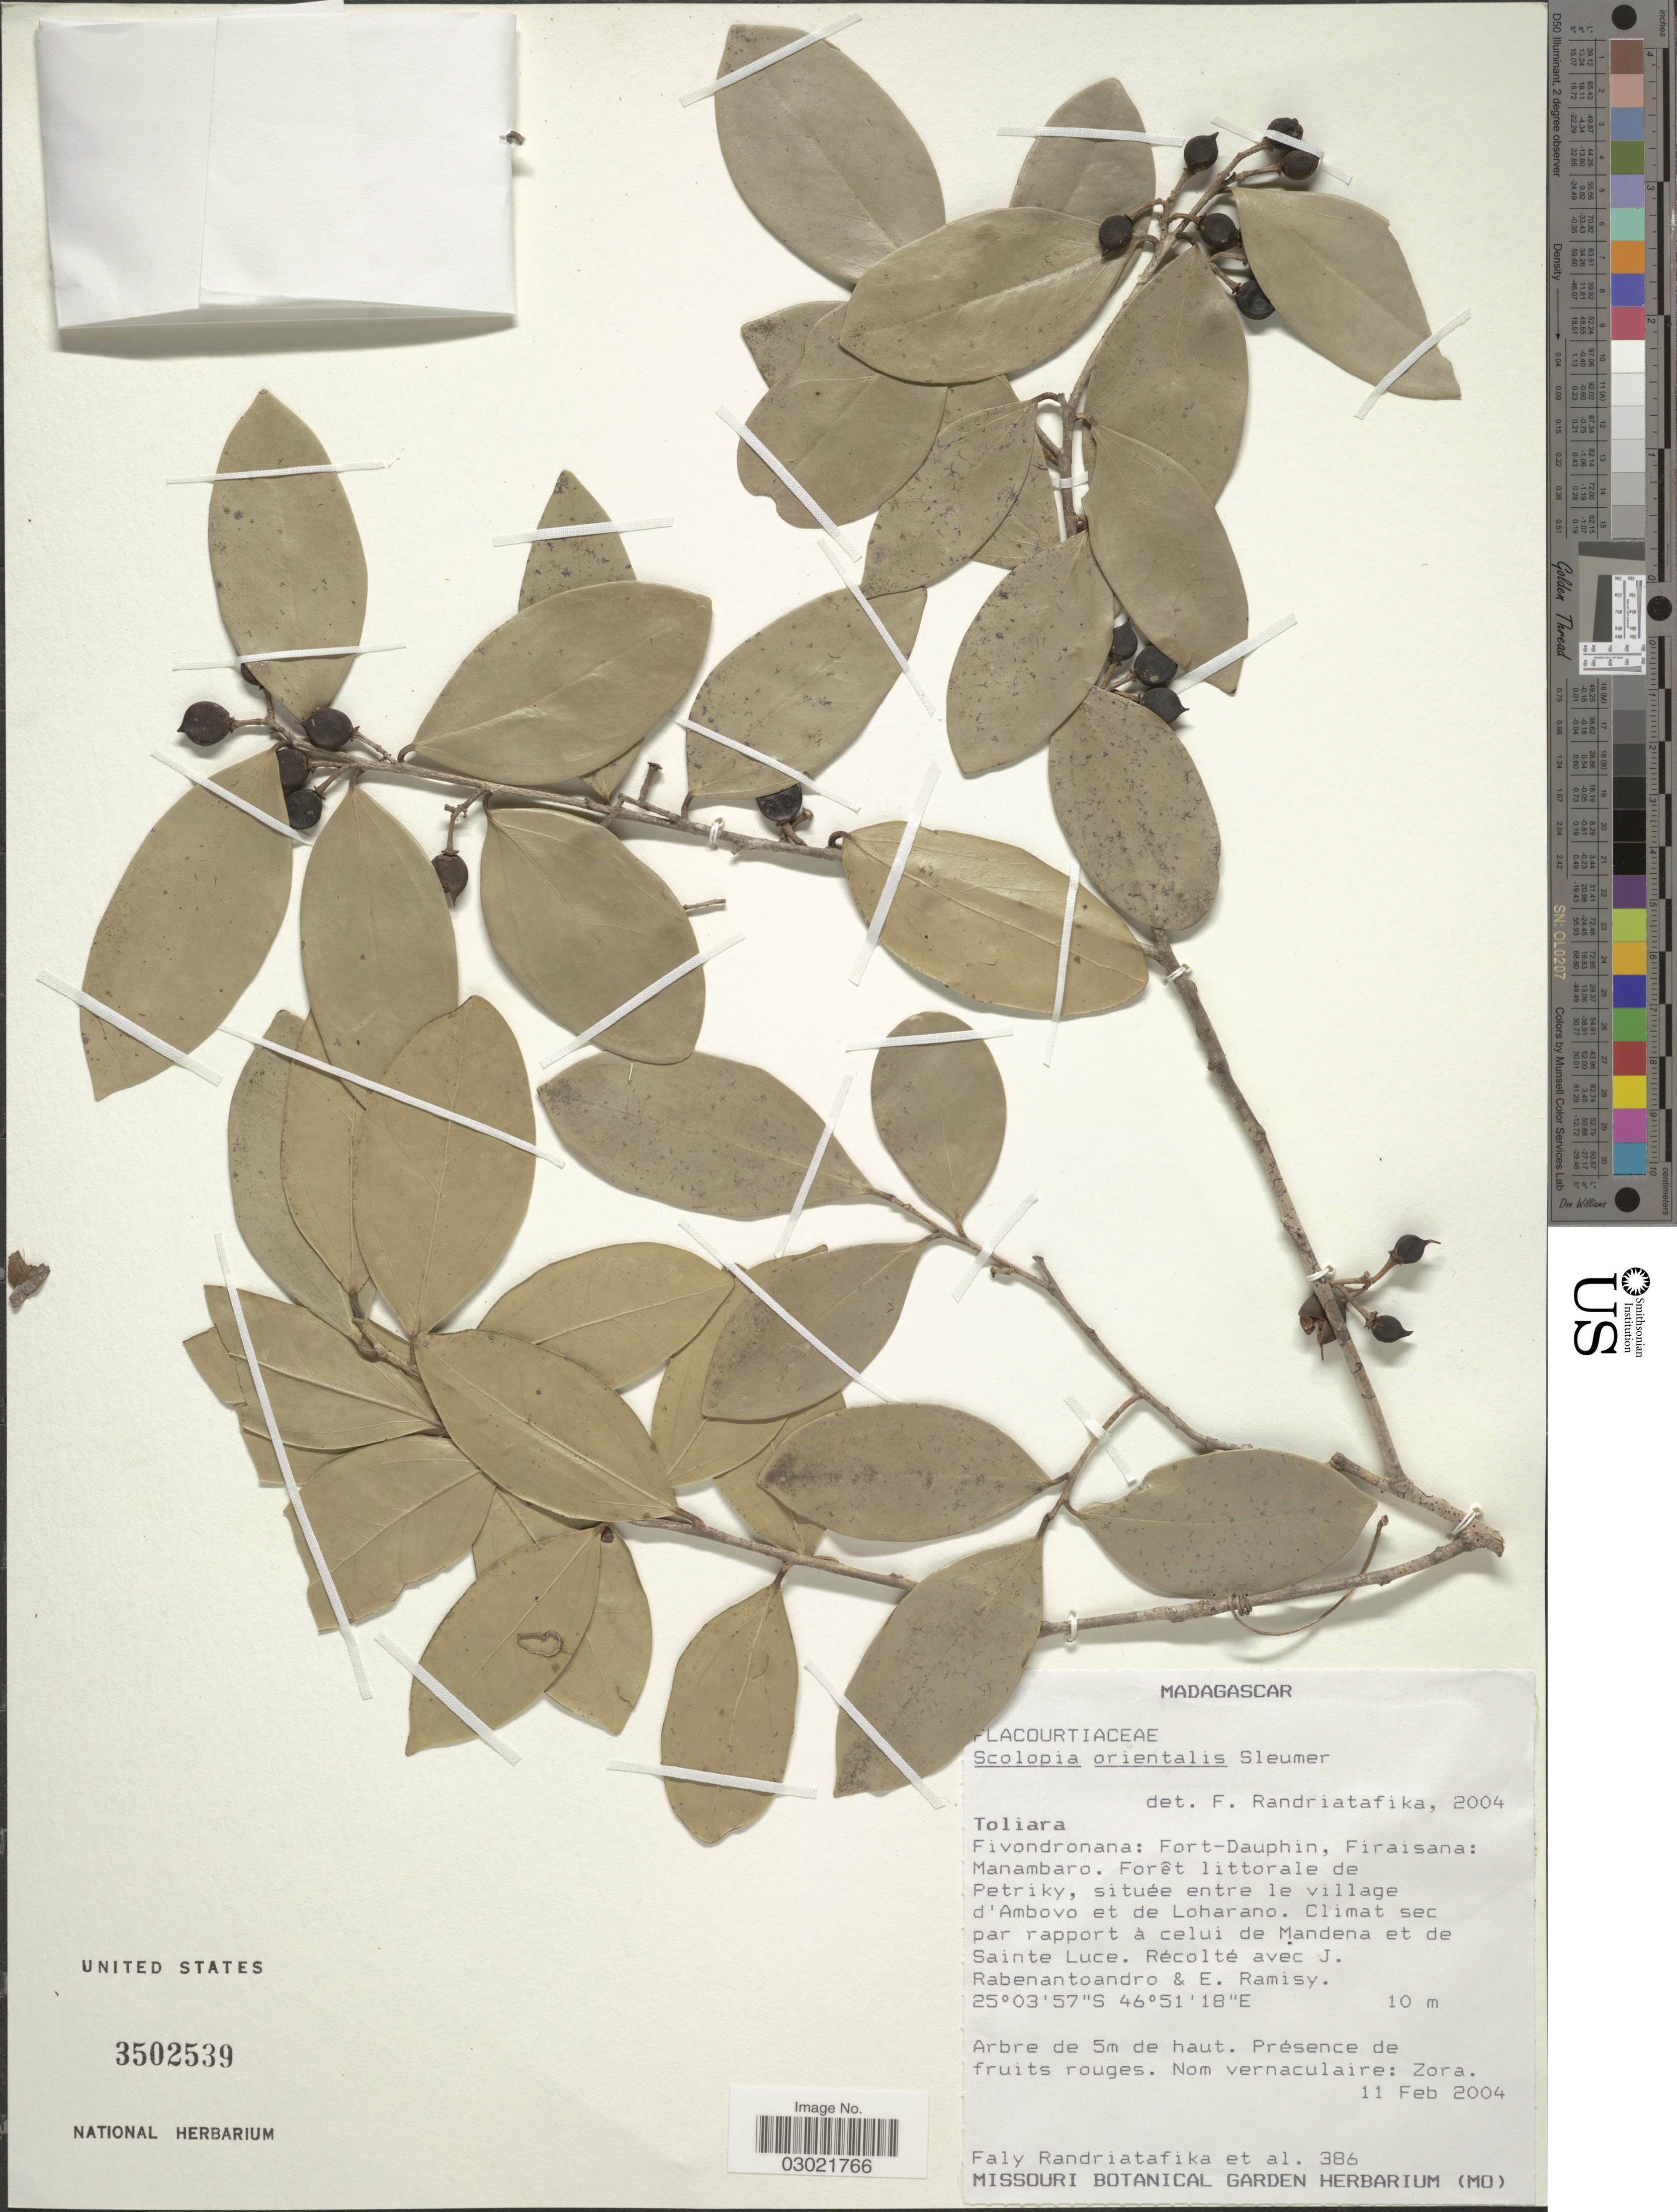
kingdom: Plantae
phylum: Tracheophyta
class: Magnoliopsida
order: Malpighiales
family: Salicaceae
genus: Scolopia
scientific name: Scolopia orientalis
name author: Sleumer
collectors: F. Randriatafika, J. Rabenantoandro & E. Ramisy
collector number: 386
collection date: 2004-02-11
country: Madagascar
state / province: Anosy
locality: Fivondronana: Fort-Dauphin, Firaisana: Manambaro. Forêt littorale de Petriky, située entre le village d'Ambovo et de Loharano. Climat sec par rapport à celui de Mandena et de Sainte Luce.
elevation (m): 10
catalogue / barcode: US 3502539